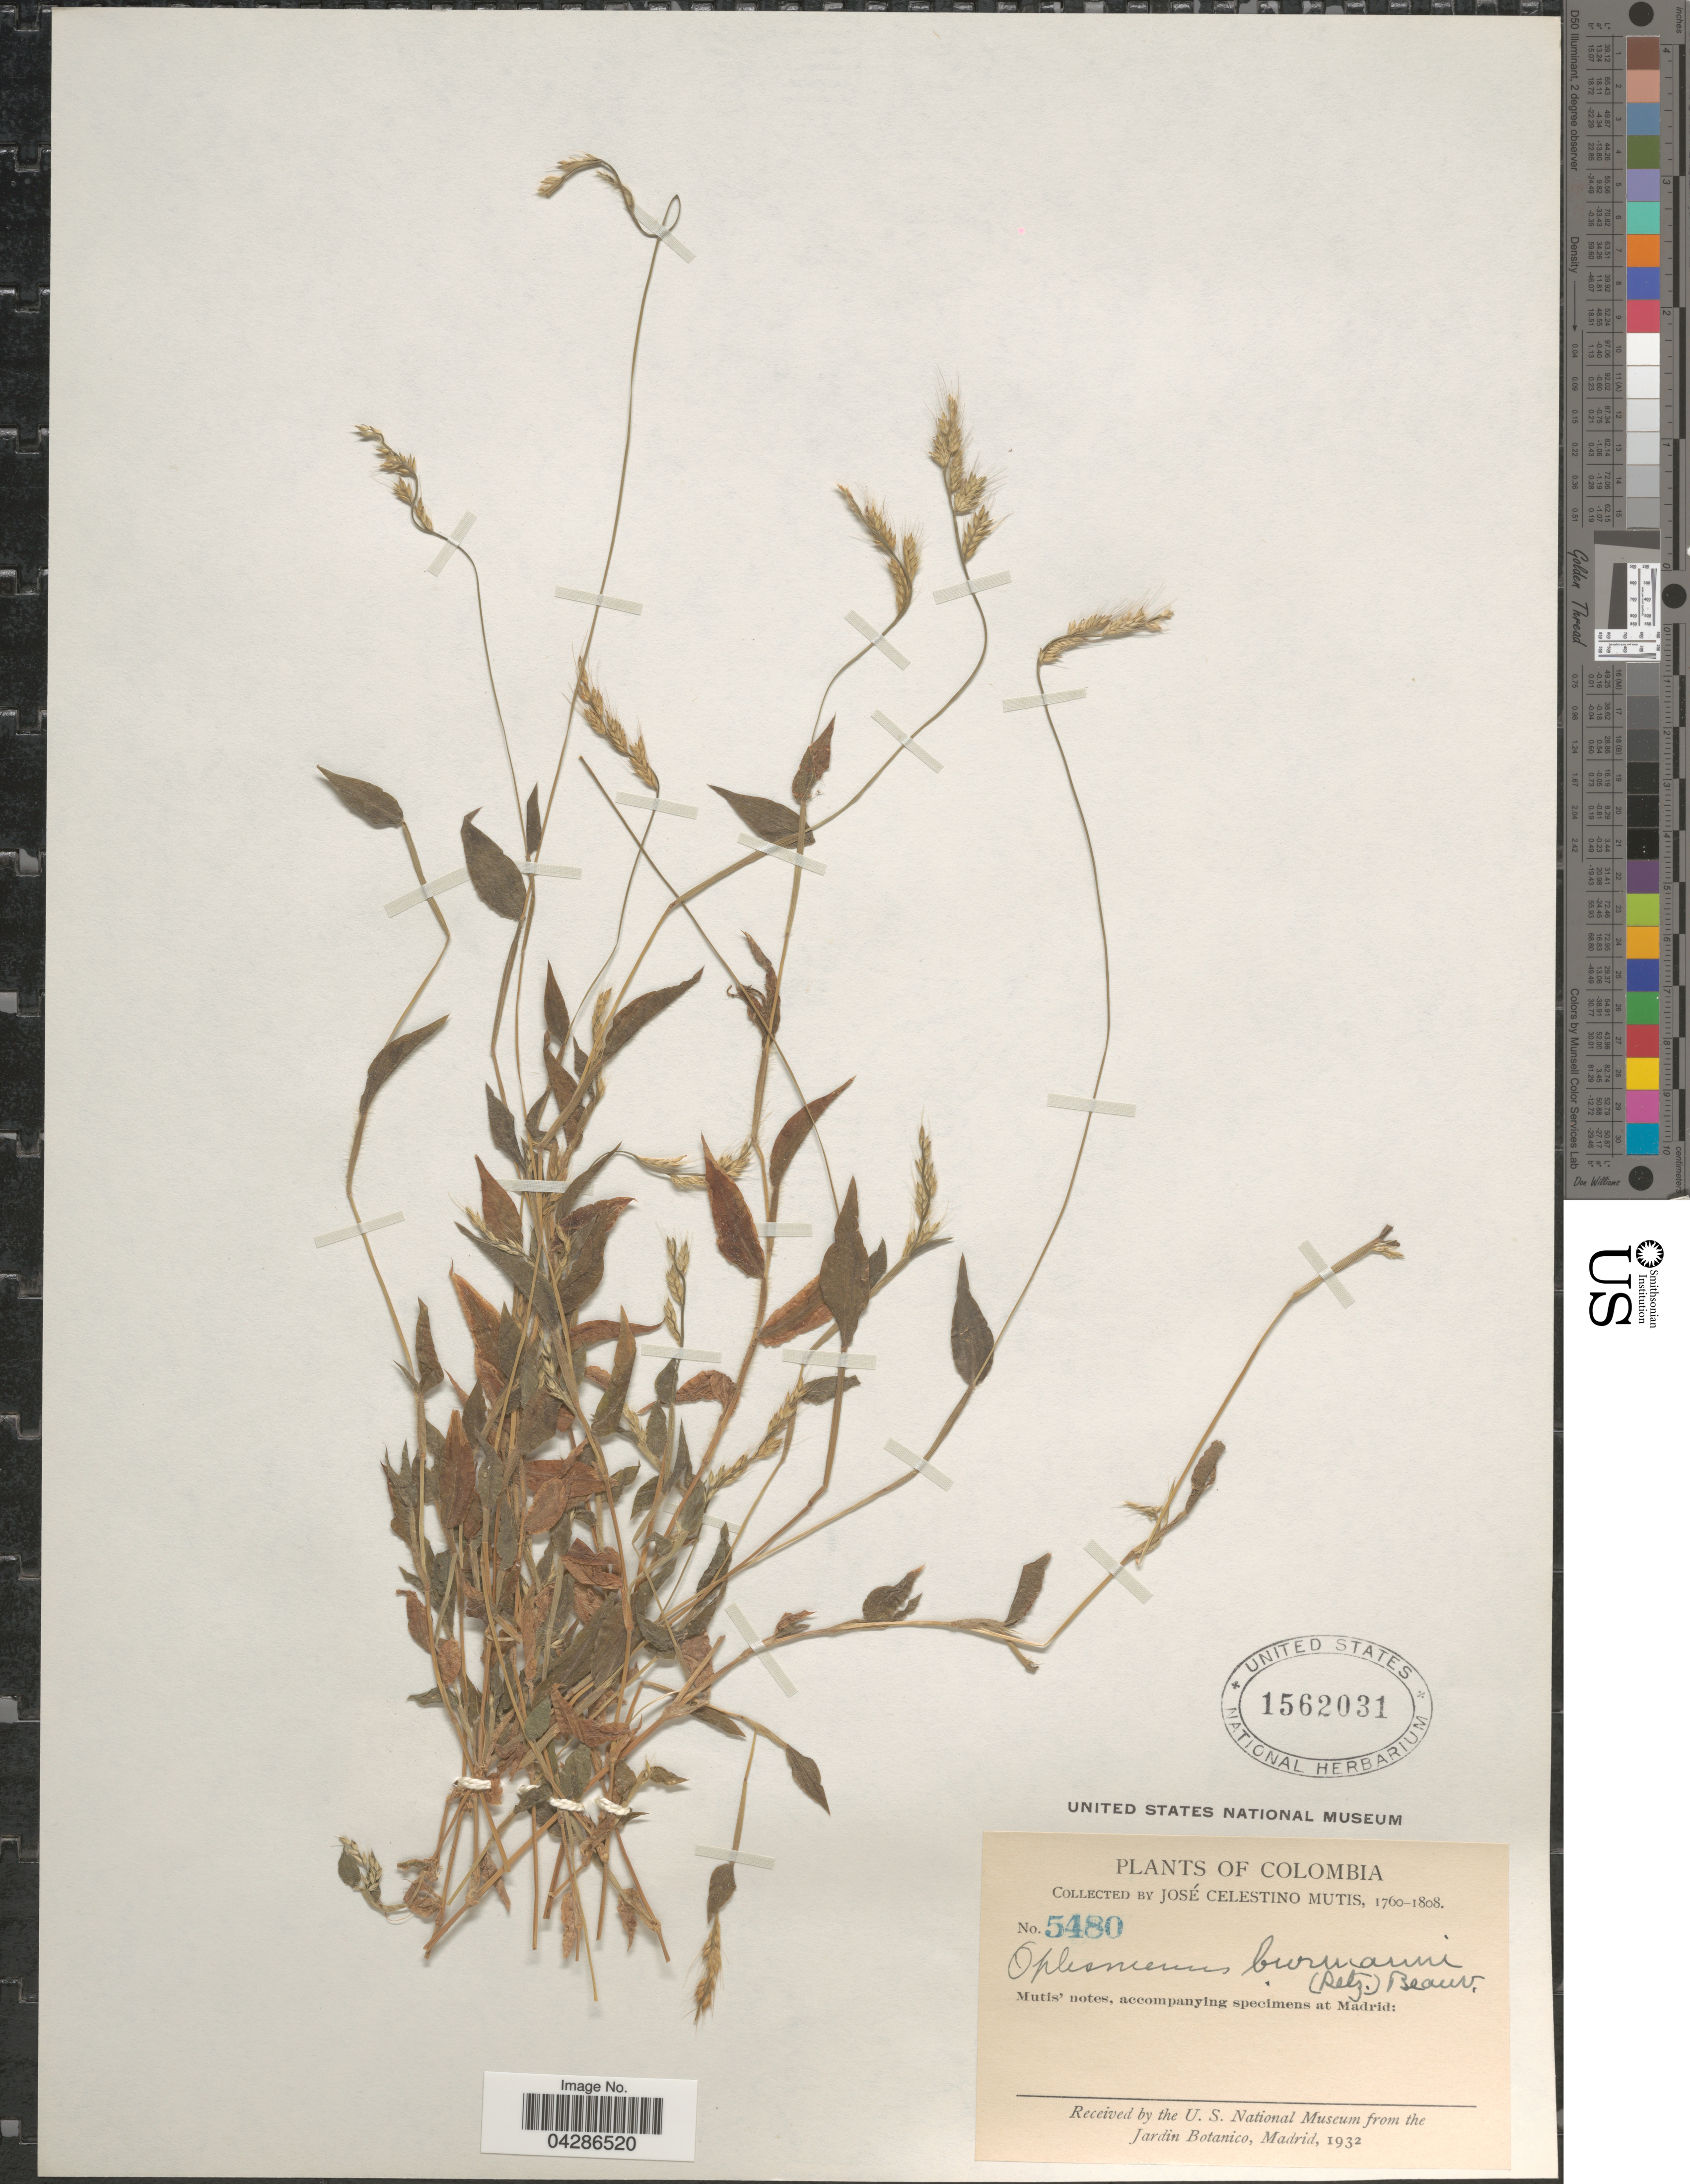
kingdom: Plantae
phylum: Tracheophyta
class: Liliopsida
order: Poales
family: Poaceae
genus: Oplismenus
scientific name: Oplismenus burmannii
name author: (Retz.) P. Beauv.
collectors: J. C. B. Mutis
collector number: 5480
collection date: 1760/1808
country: Colombia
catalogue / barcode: US 1562031